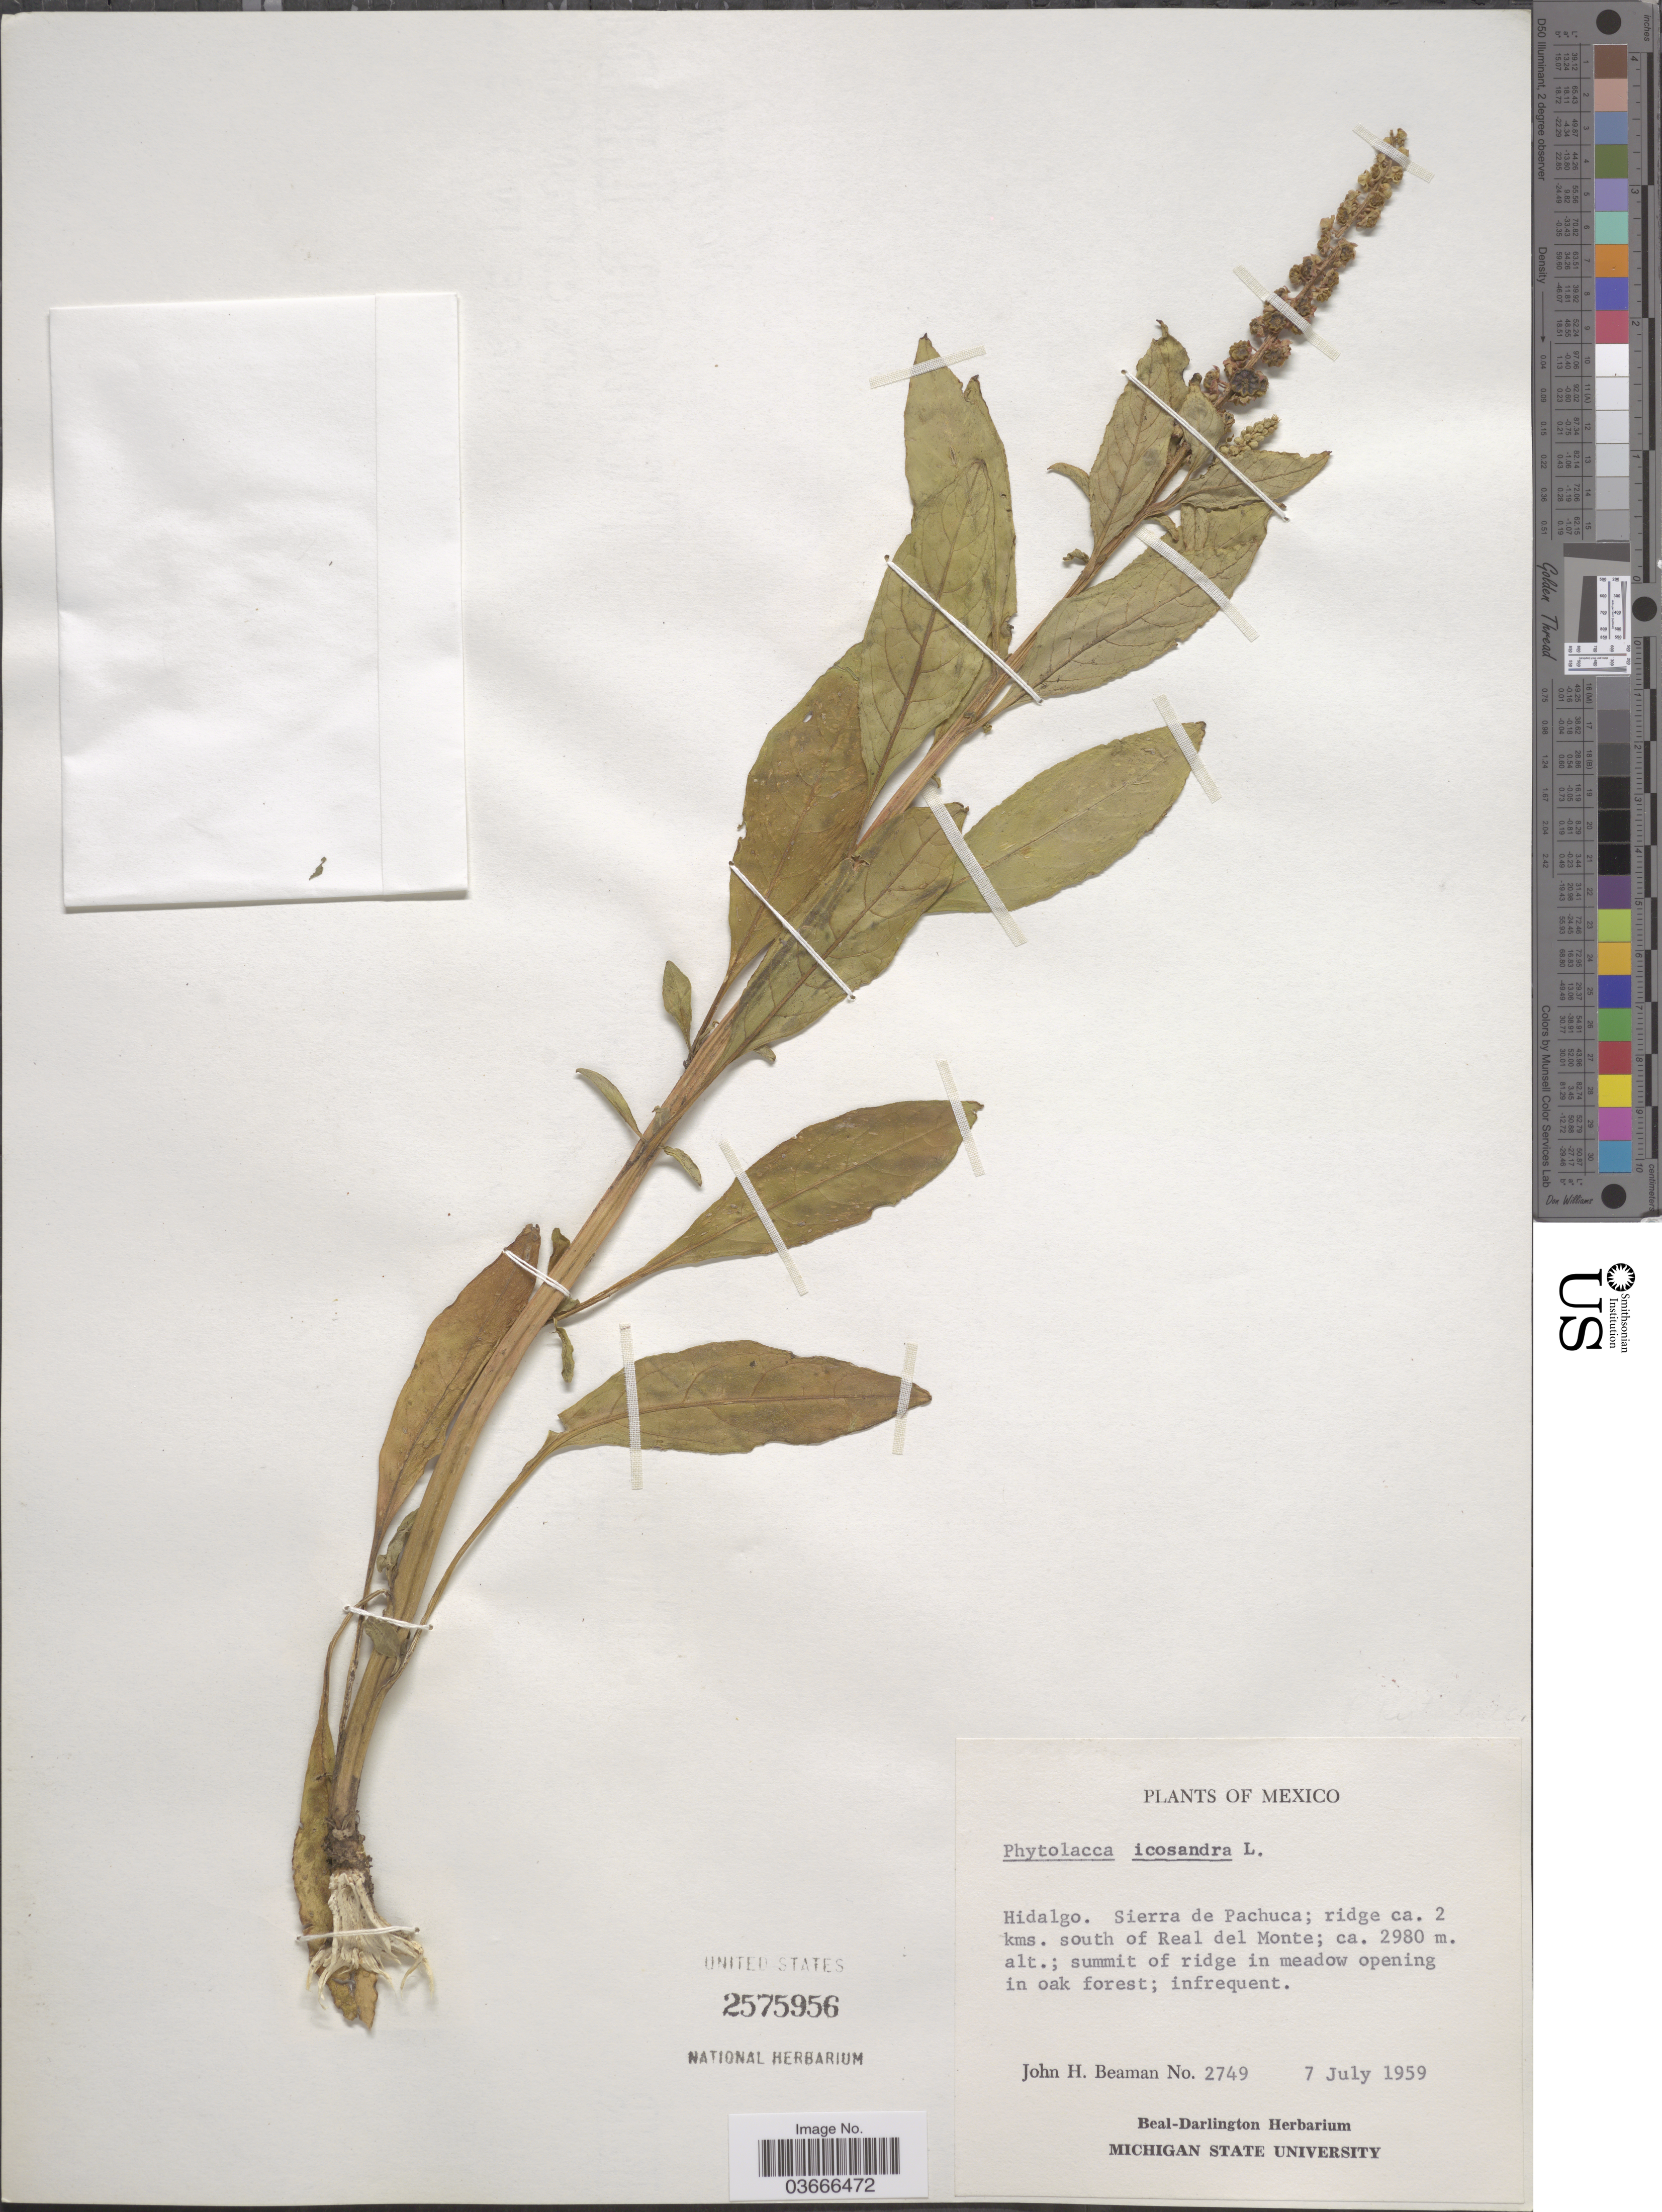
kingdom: Plantae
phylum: Tracheophyta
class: Magnoliopsida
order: Caryophyllales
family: Phytolaccaceae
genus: Phytolacca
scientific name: Phytolacca icosandra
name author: L.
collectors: J. H. Beaman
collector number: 2749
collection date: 1959-07-07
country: Mexico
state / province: Hidalgo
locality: Sierra de Pachuca; ridge ca. 2 kms. south of Real del Monte.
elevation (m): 2980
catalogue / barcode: US 2575956